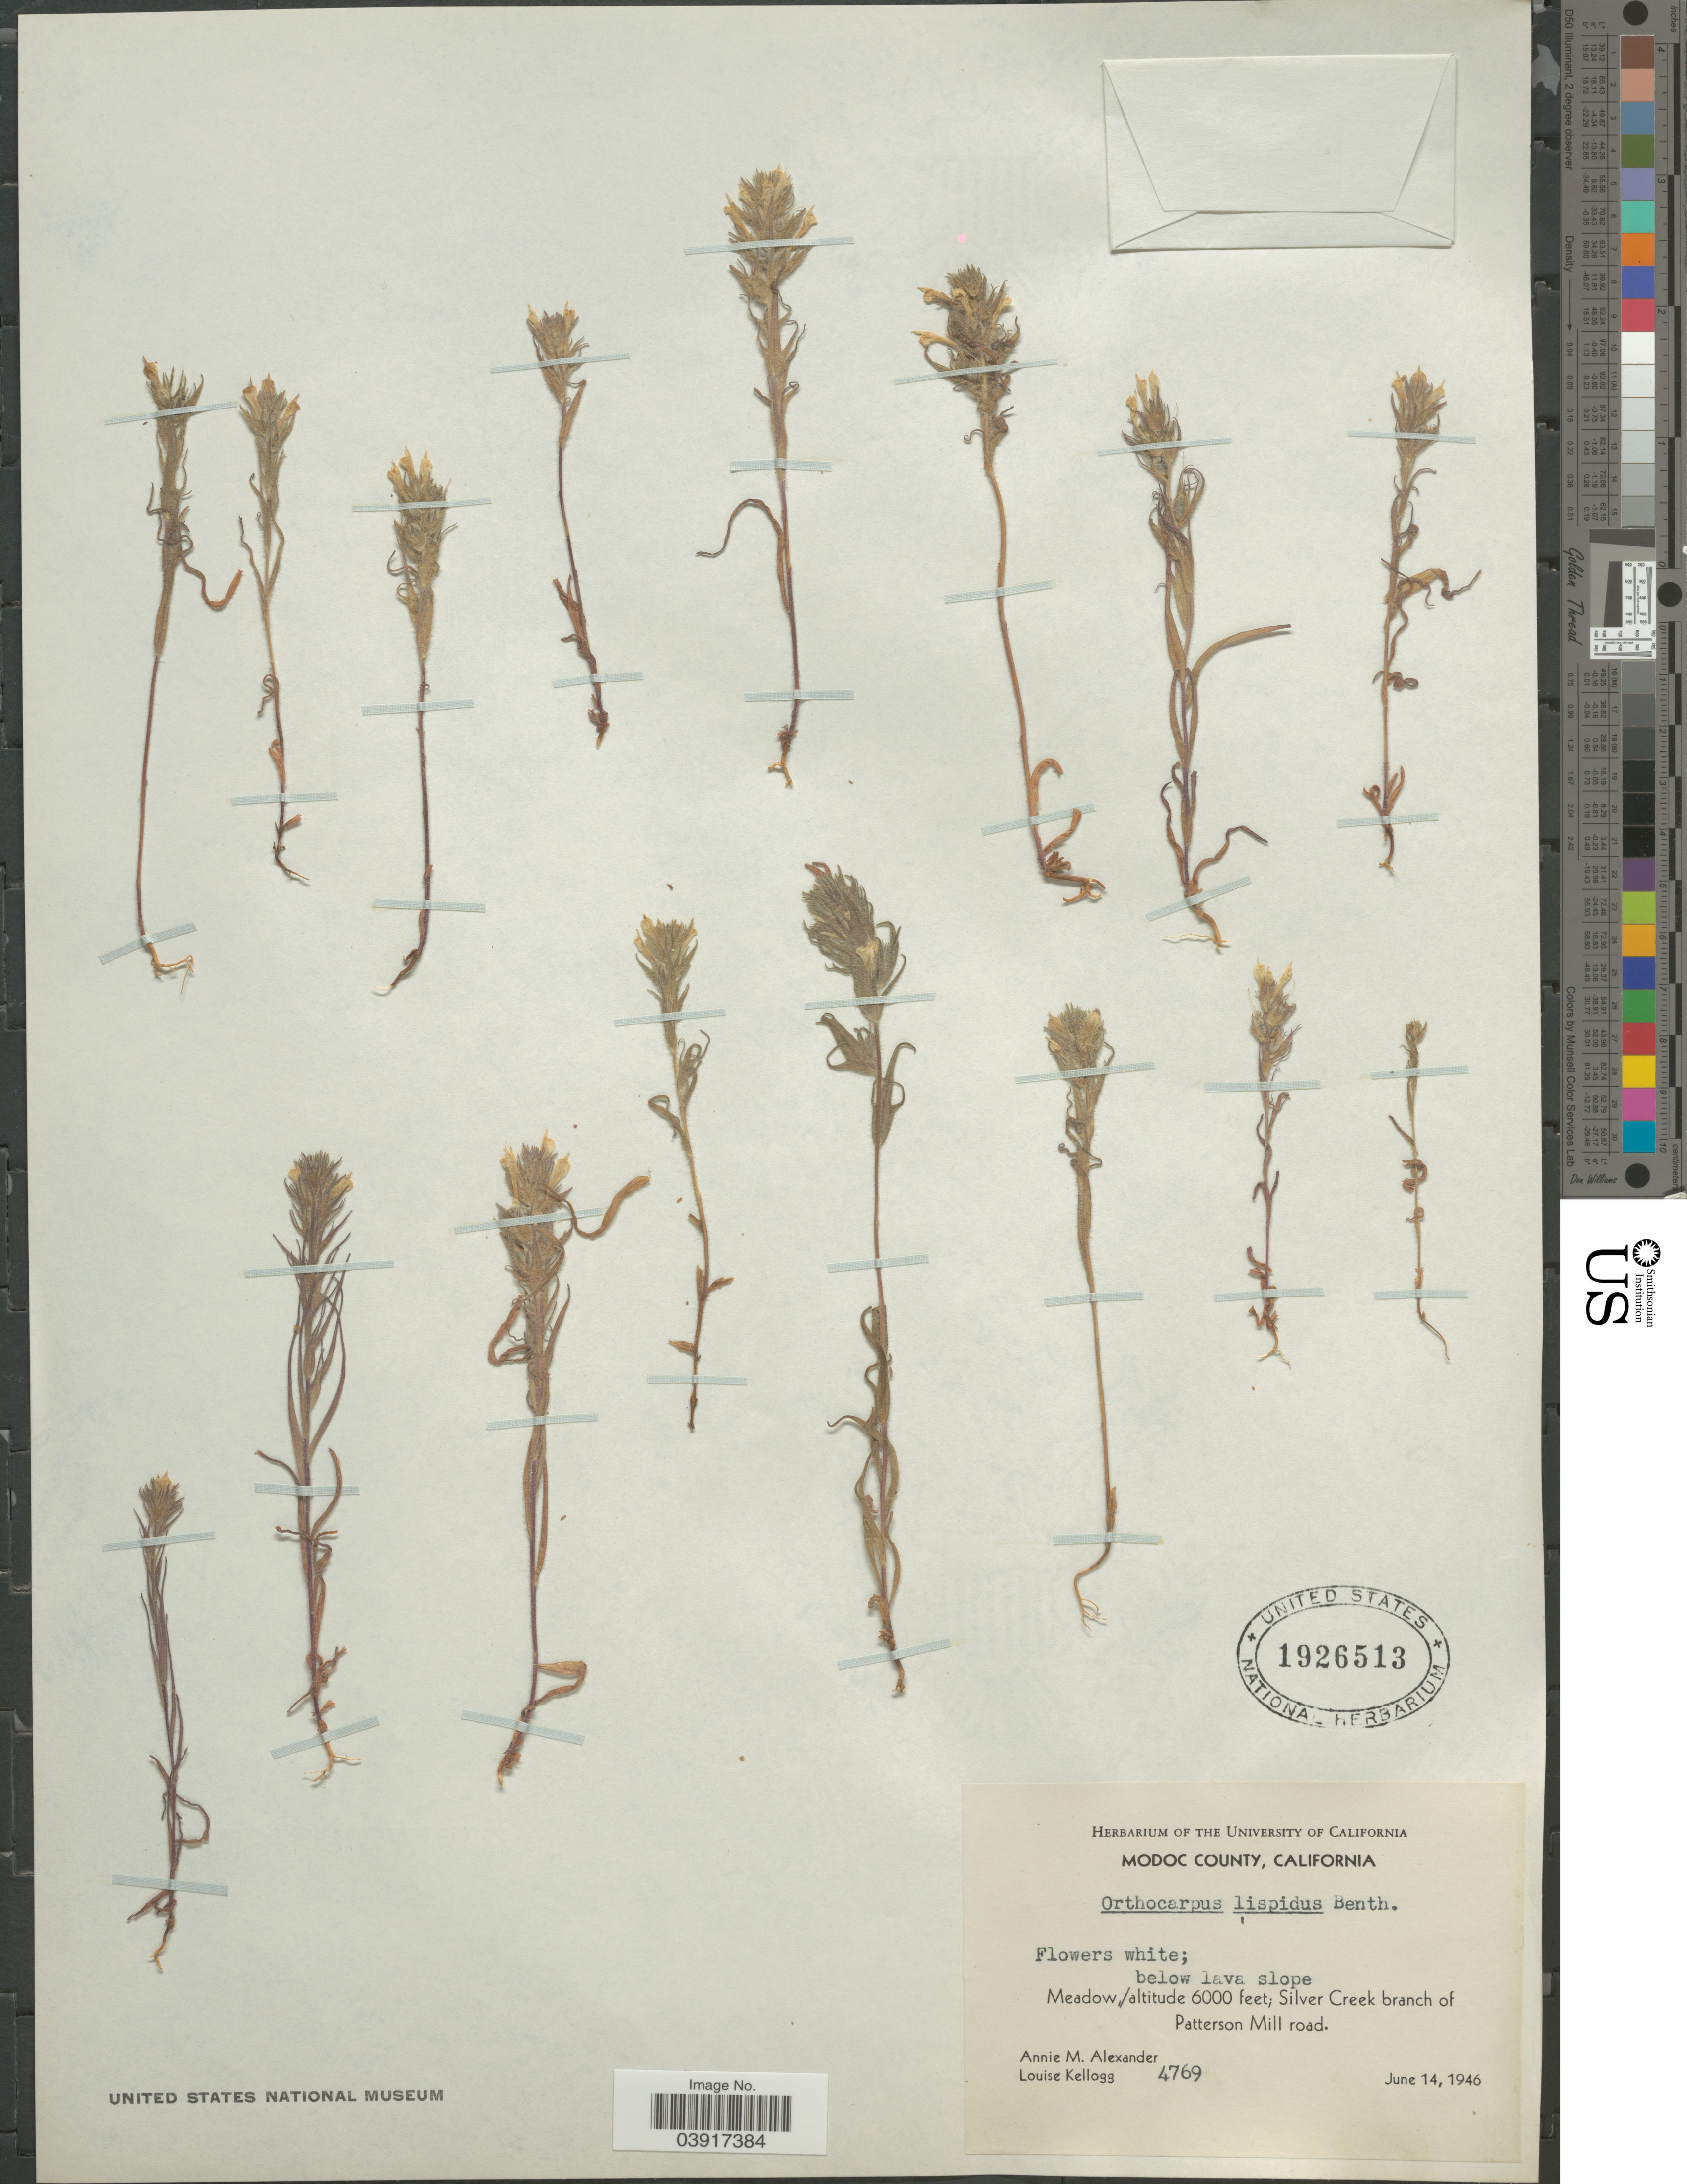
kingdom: Plantae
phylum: Tracheophyta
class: Magnoliopsida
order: Lamiales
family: Orobanchaceae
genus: Orthocarpus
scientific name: Orthocarpus hispidus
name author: Benth.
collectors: A. M. Alexander & L. Kellogg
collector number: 4769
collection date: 1946-06-14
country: United States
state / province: California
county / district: Modoc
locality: Modoc County. Below lava slope. Silver Creek branch of Patterson Mill road.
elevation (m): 1829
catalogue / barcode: US 1926513